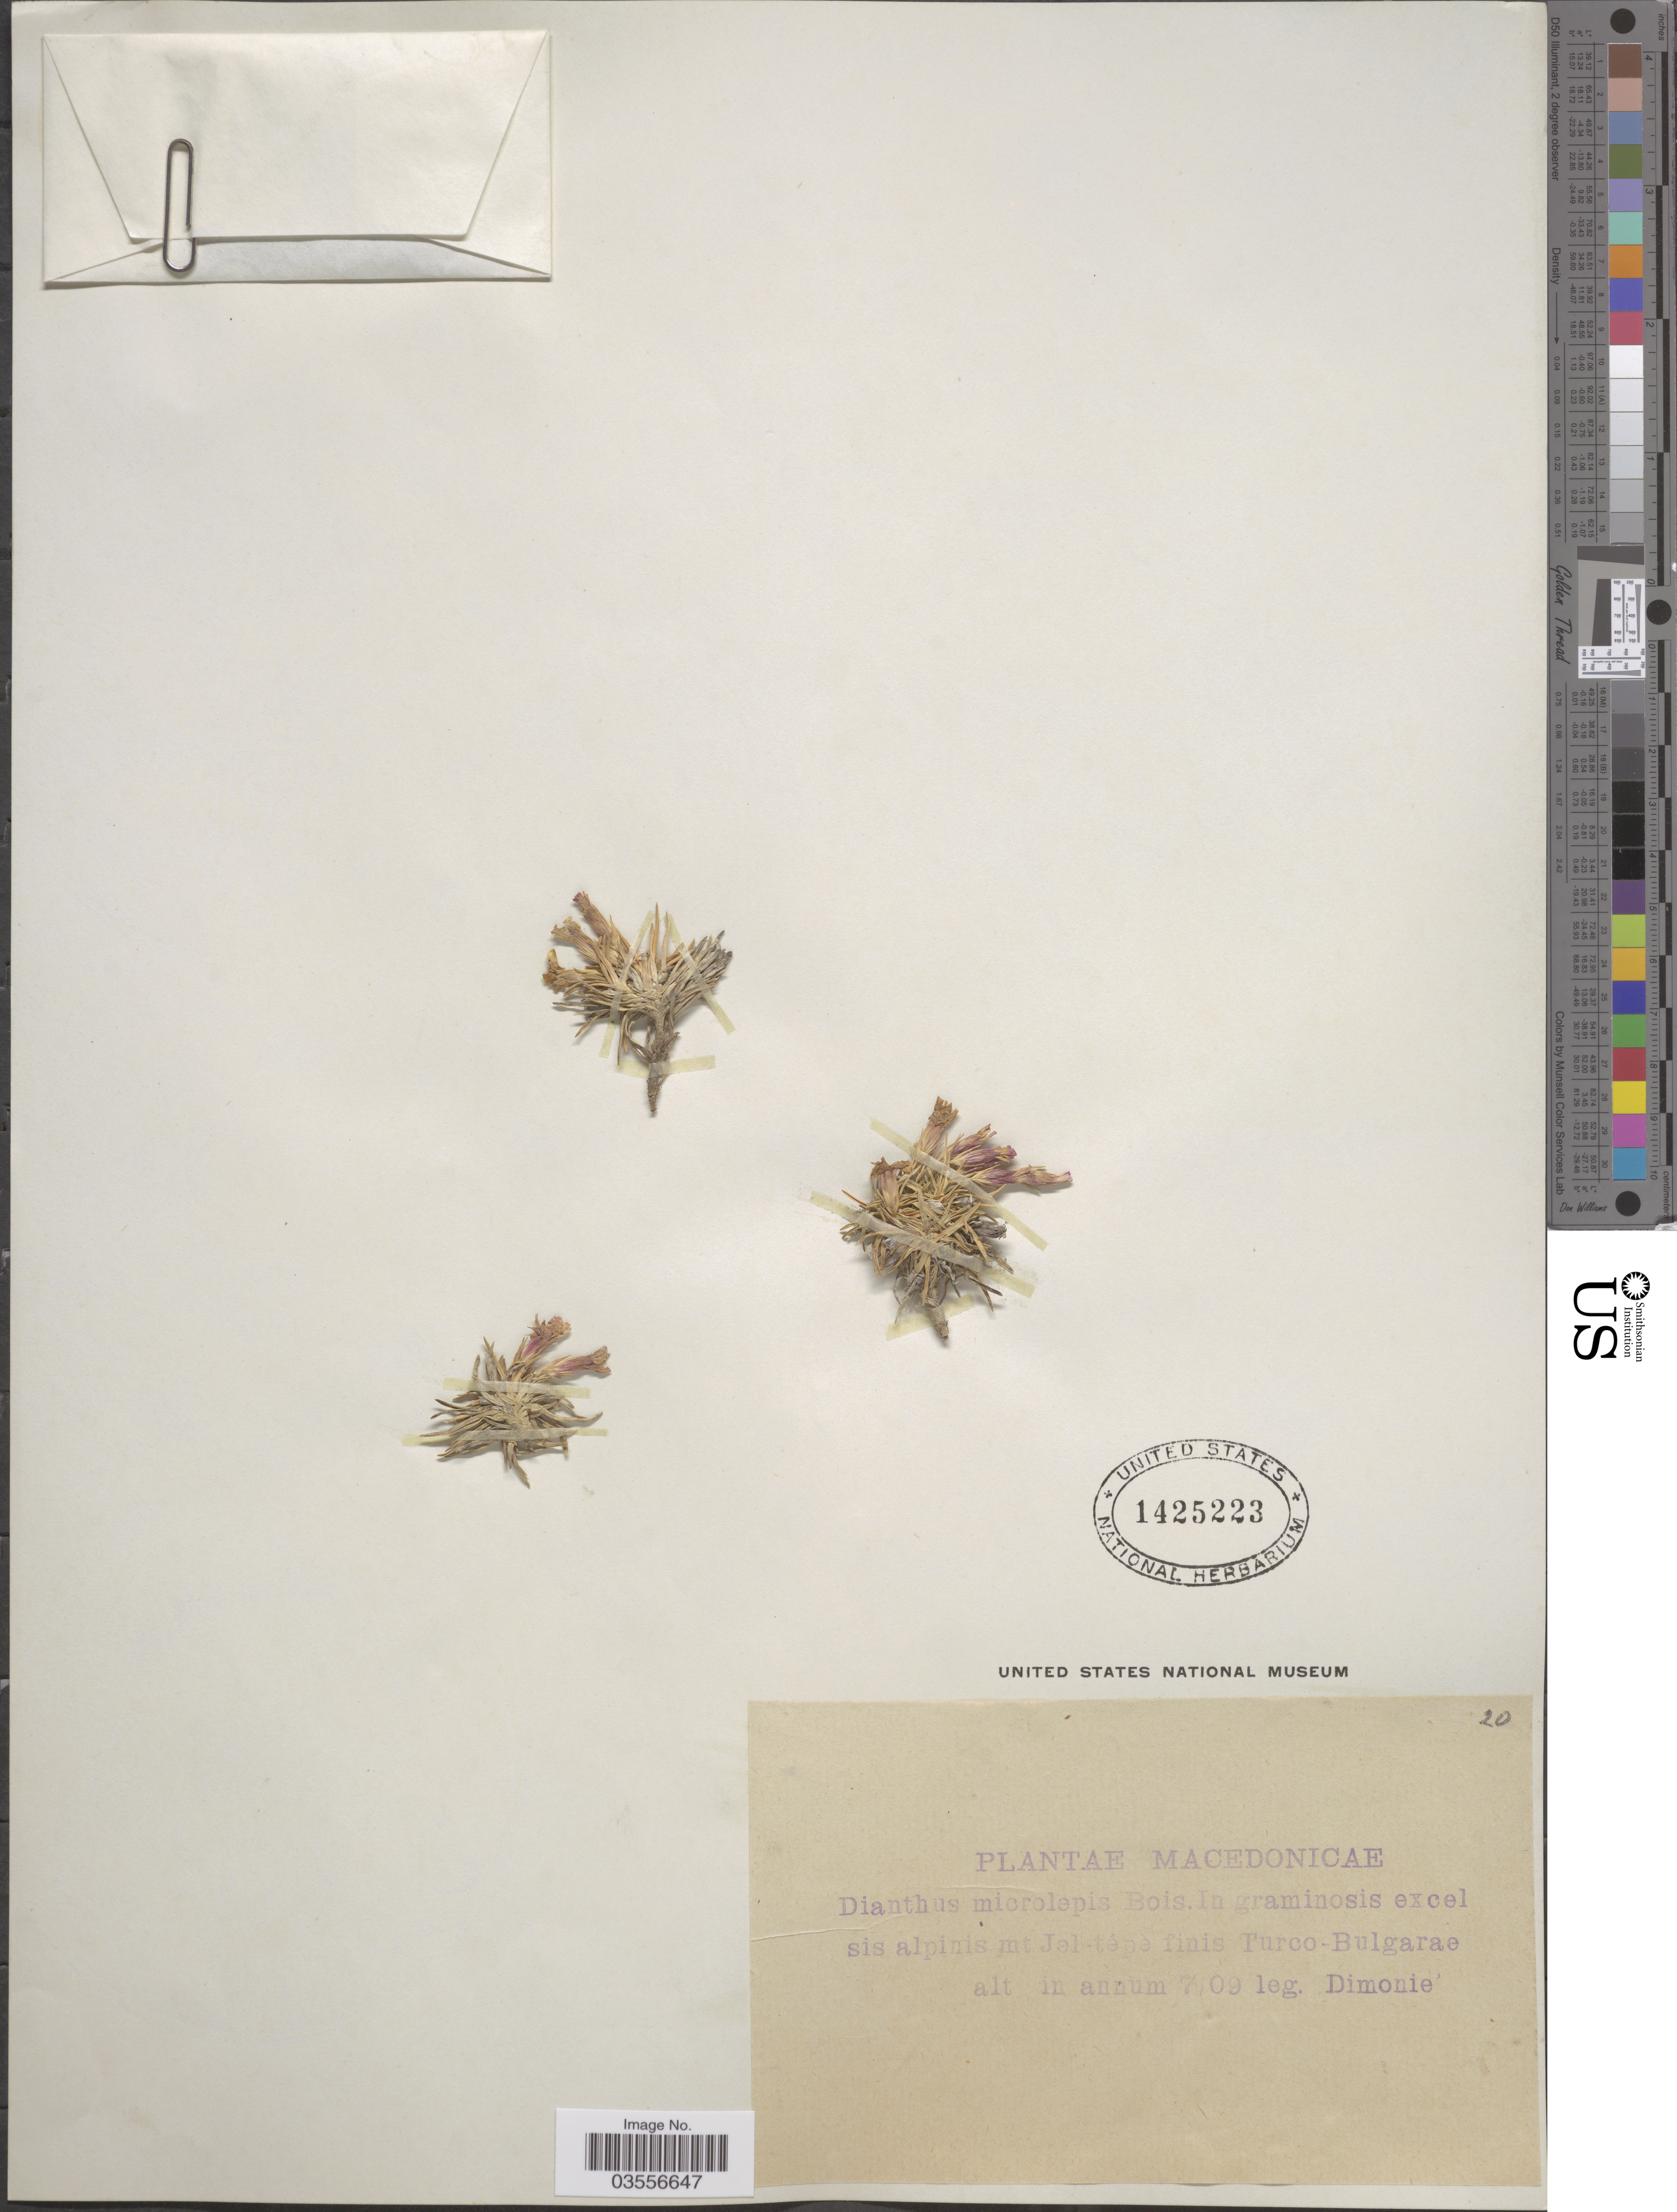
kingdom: Plantae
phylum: Tracheophyta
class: Magnoliopsida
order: Caryophyllales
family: Caryophyllaceae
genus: Dianthus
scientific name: Dianthus microlepis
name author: Boiss.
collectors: -. Dimonie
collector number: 20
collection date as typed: Transcribed d/m/y: /7/9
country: Greece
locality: Macedonicae. In graminosis excel sis alpinis mt Jel-tépe finis Turco-Bulgarae.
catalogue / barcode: US 1425223